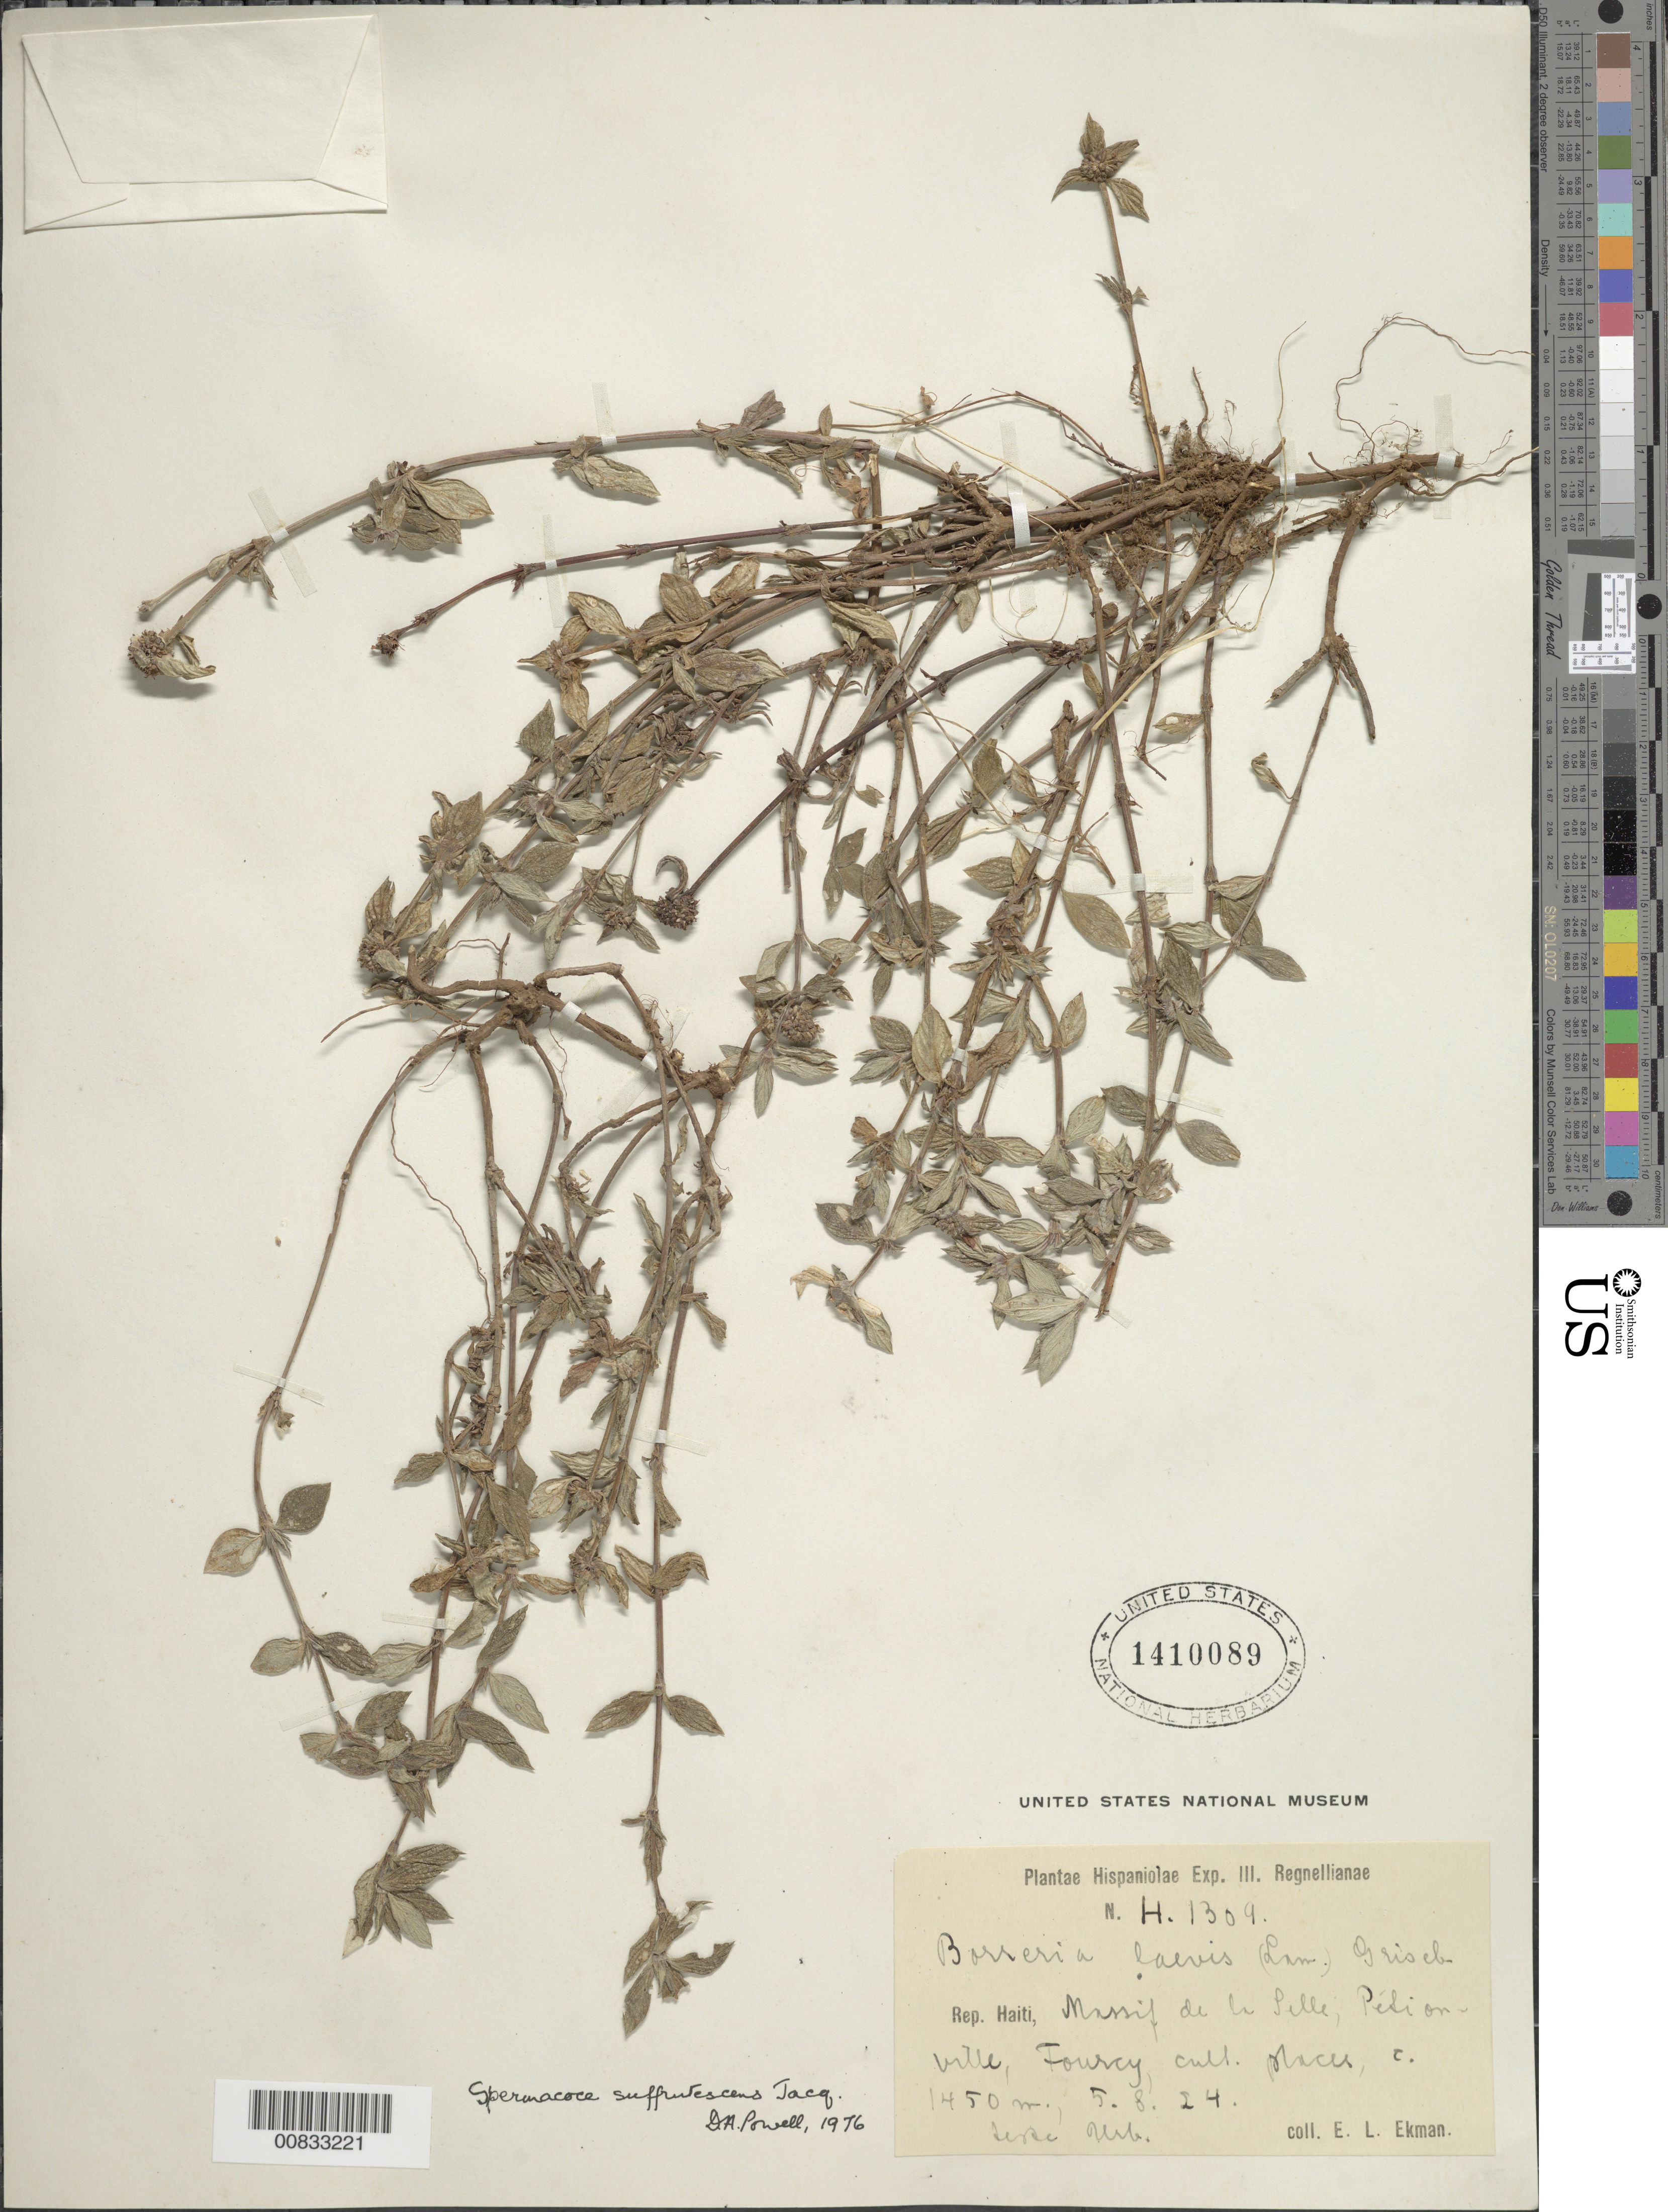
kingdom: Plantae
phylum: Tracheophyta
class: Magnoliopsida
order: Gentianales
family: Rubiaceae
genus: Spermacoce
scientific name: Spermacoce remota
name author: Lam.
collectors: E. L. Ekman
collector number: H 1309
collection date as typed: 05 Aug 1924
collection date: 1924-08-05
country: Haiti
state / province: Ouest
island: Hispaniola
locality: Massif de la Selle, Pétionville, Fourcy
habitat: Cultivated places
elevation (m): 1450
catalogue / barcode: US 1410089